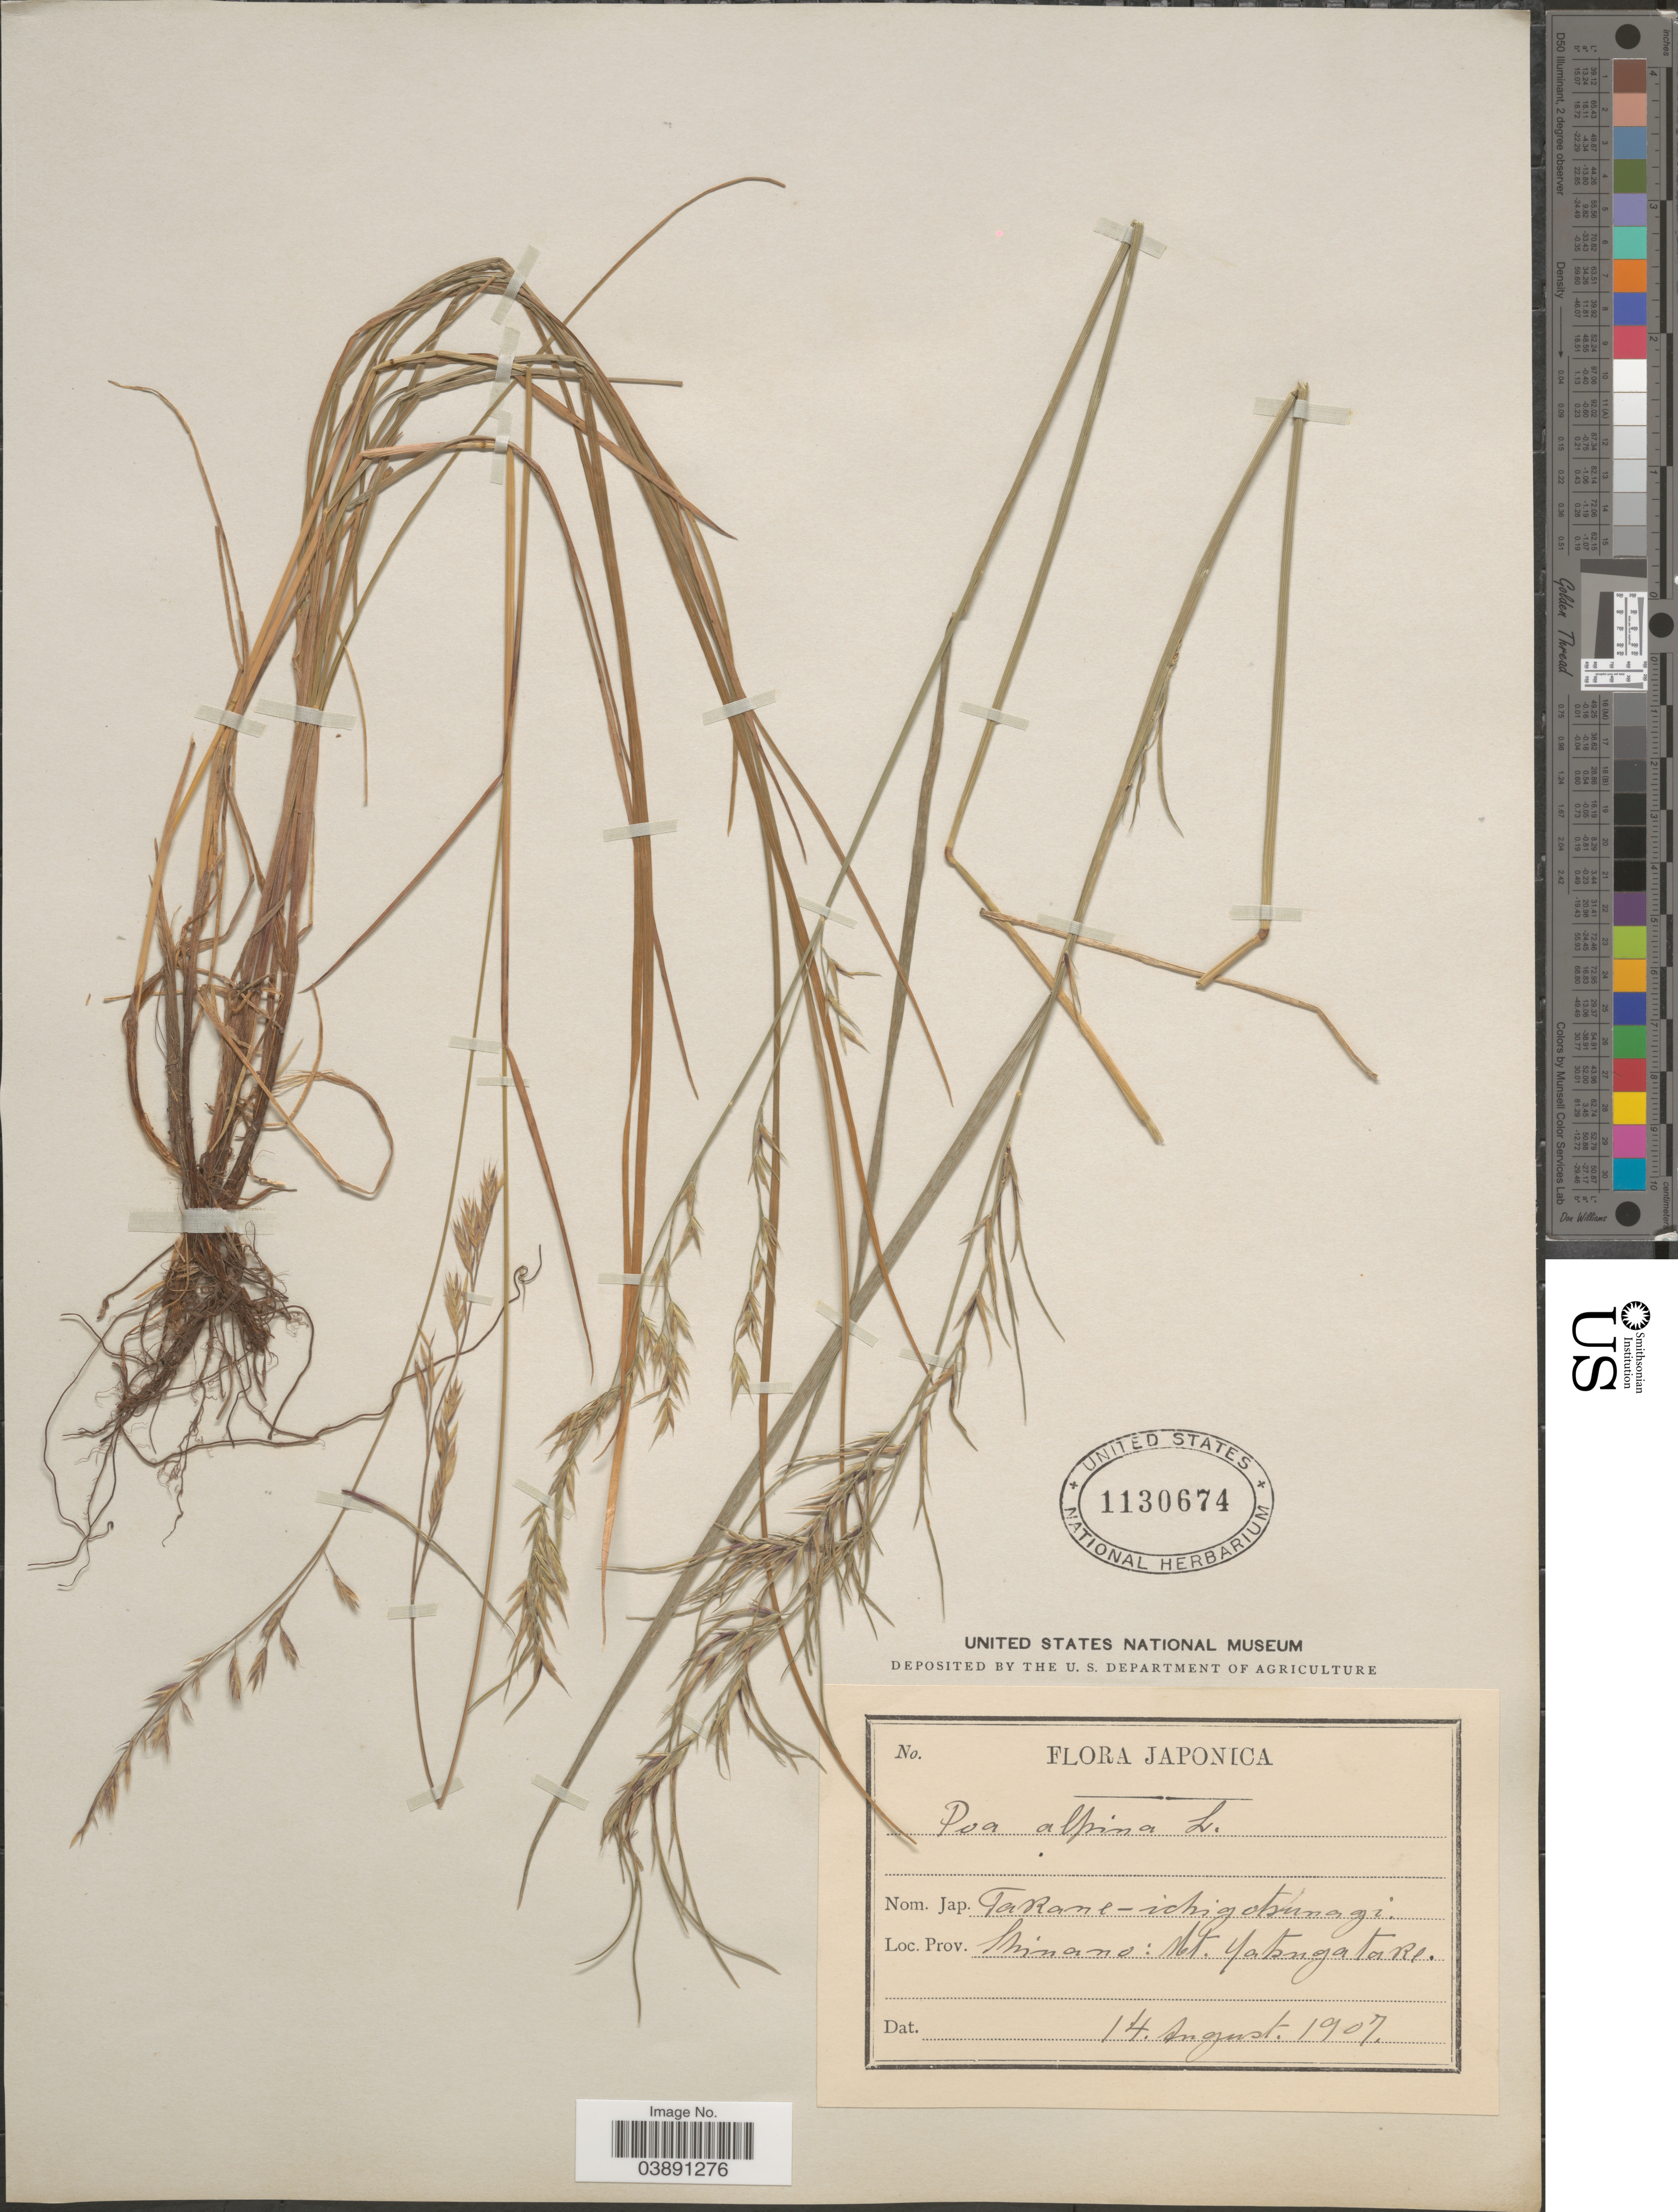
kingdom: Plantae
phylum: Tracheophyta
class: Liliopsida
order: Poales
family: Poaceae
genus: Festuca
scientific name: Festuca sp.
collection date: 1907-08-14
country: Japan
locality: Prov. Shinano: Mt. Yatsugatake.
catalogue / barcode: US 1130674